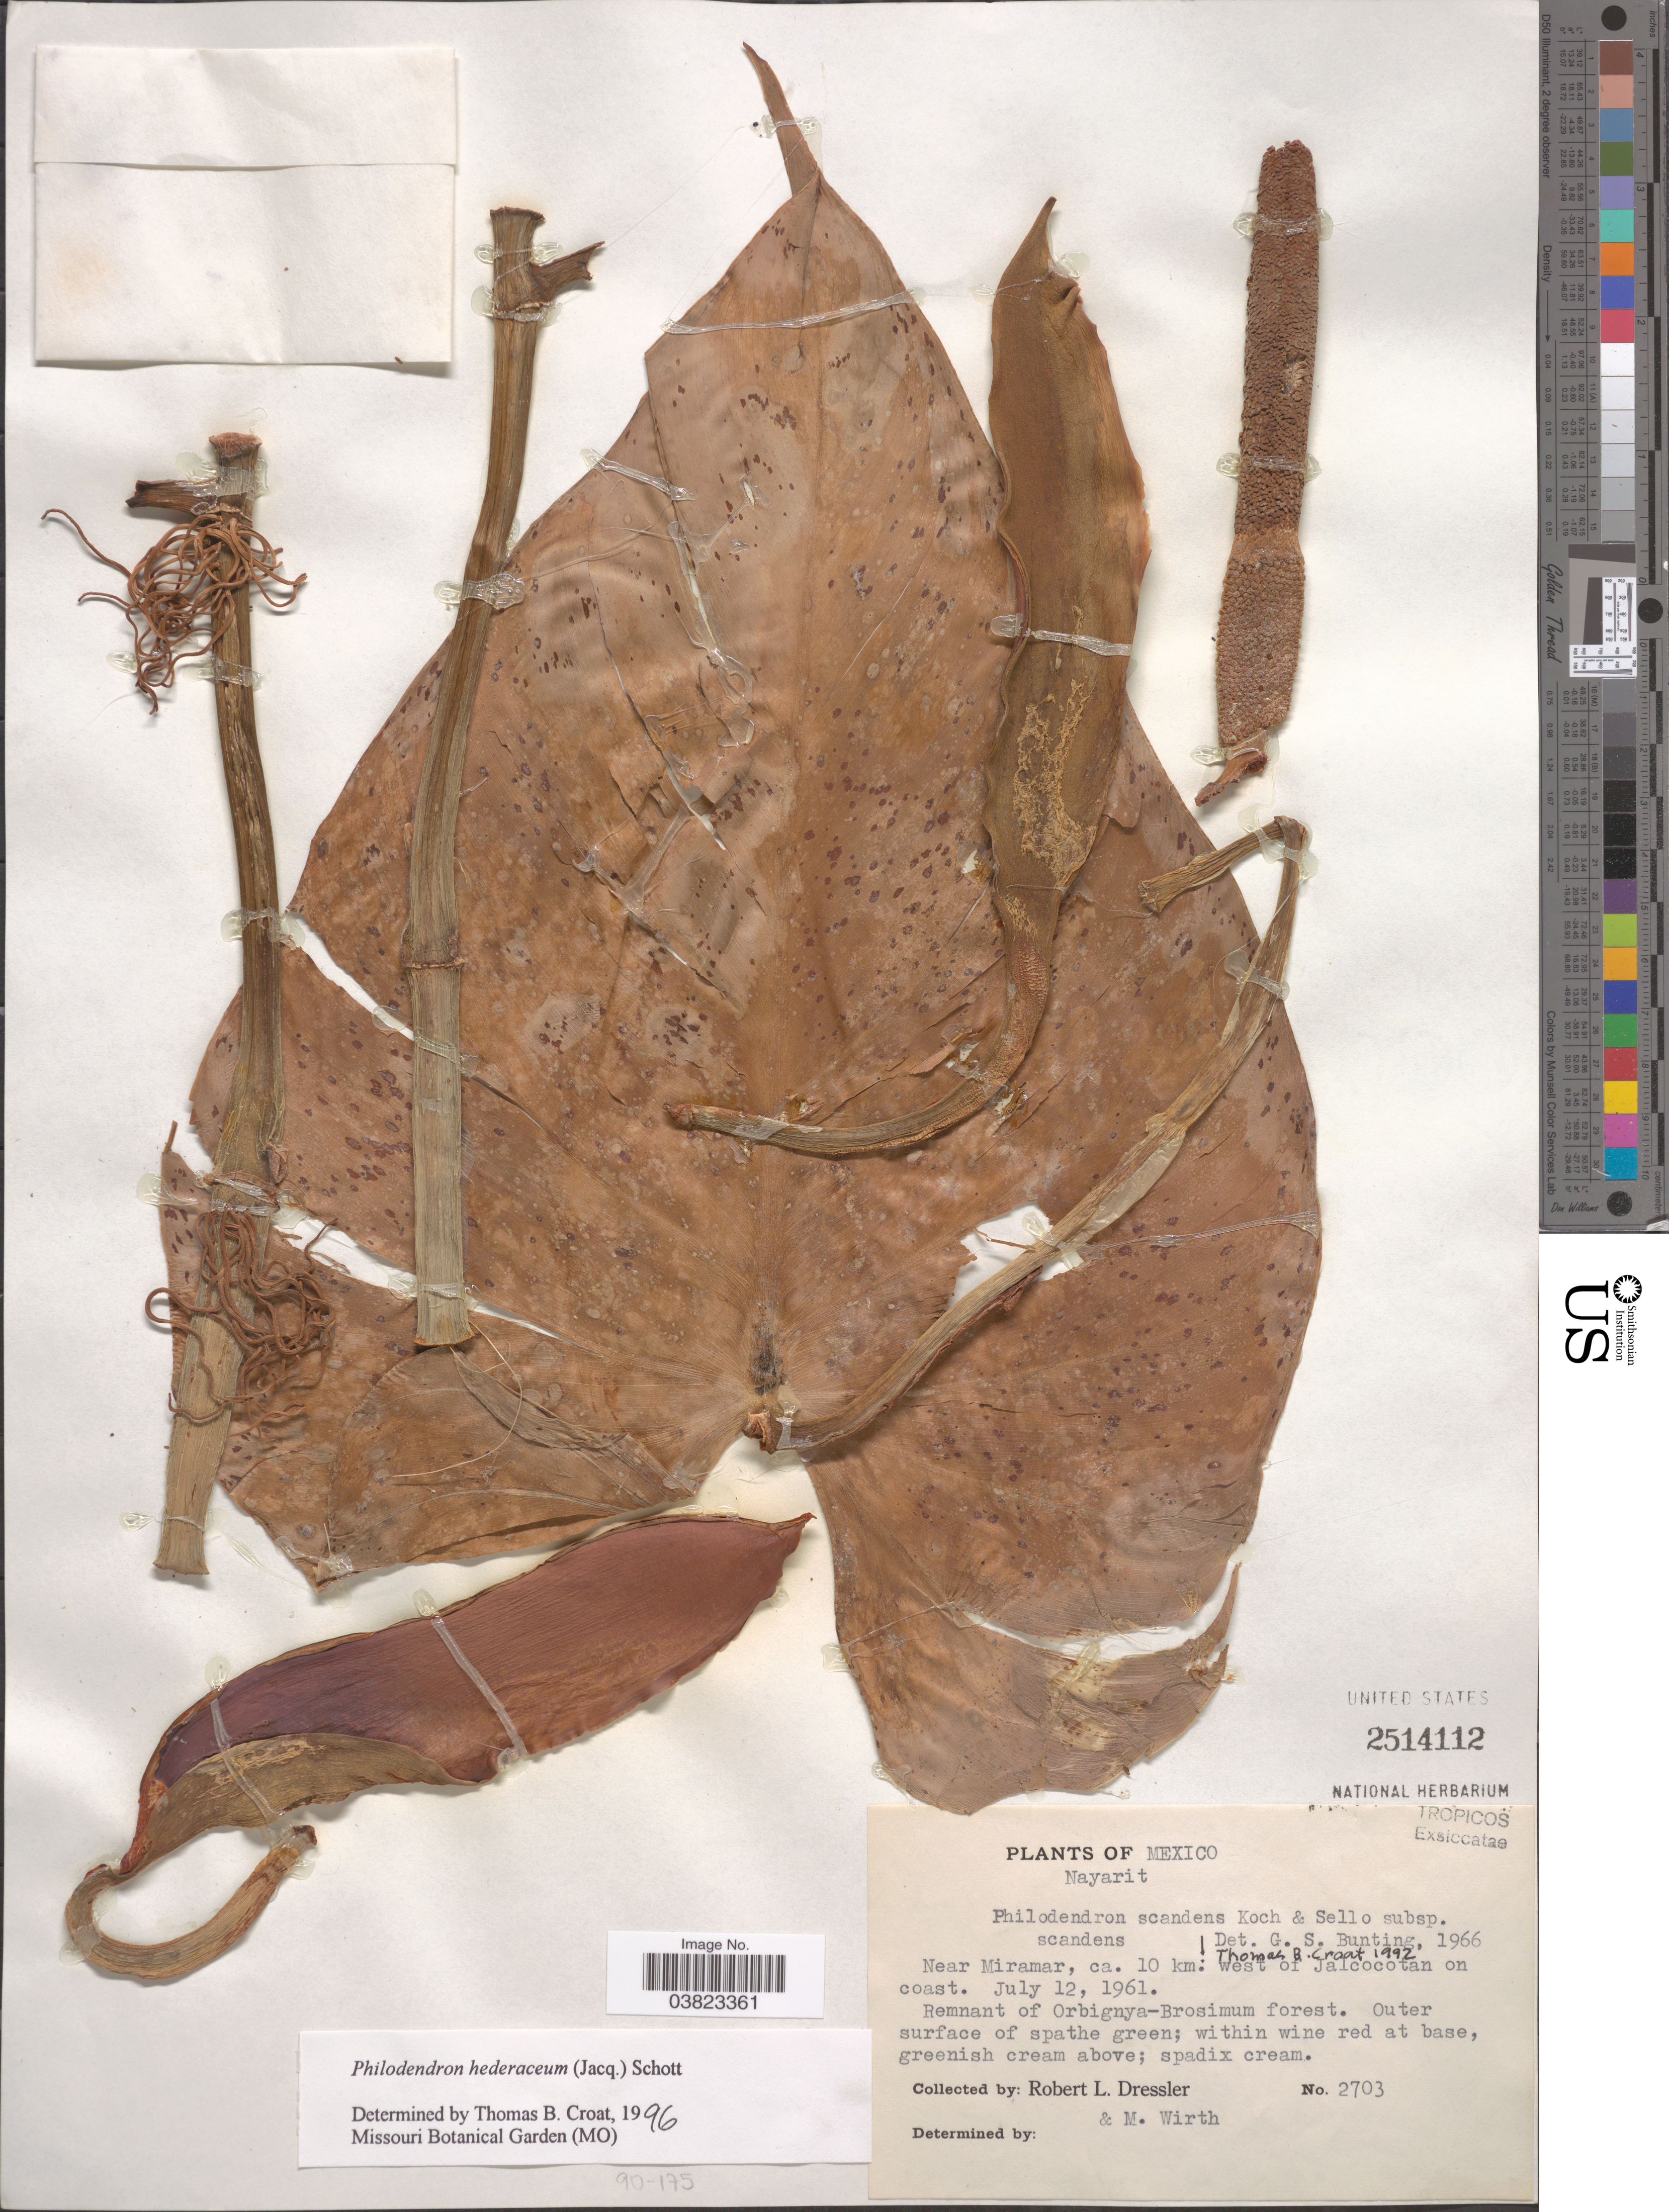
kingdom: Plantae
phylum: Tracheophyta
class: Liliopsida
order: Alismatales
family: Araceae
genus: Philodendron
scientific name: Philodendron hederaceum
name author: (Jacq.) Schott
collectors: R. Dressler & M. Wirth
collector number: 2703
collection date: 1961-07-12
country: Mexico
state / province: Nayarit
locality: Near Miramar, ca. 10 km: West of Jalcocotan on coast.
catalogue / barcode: US 2514112